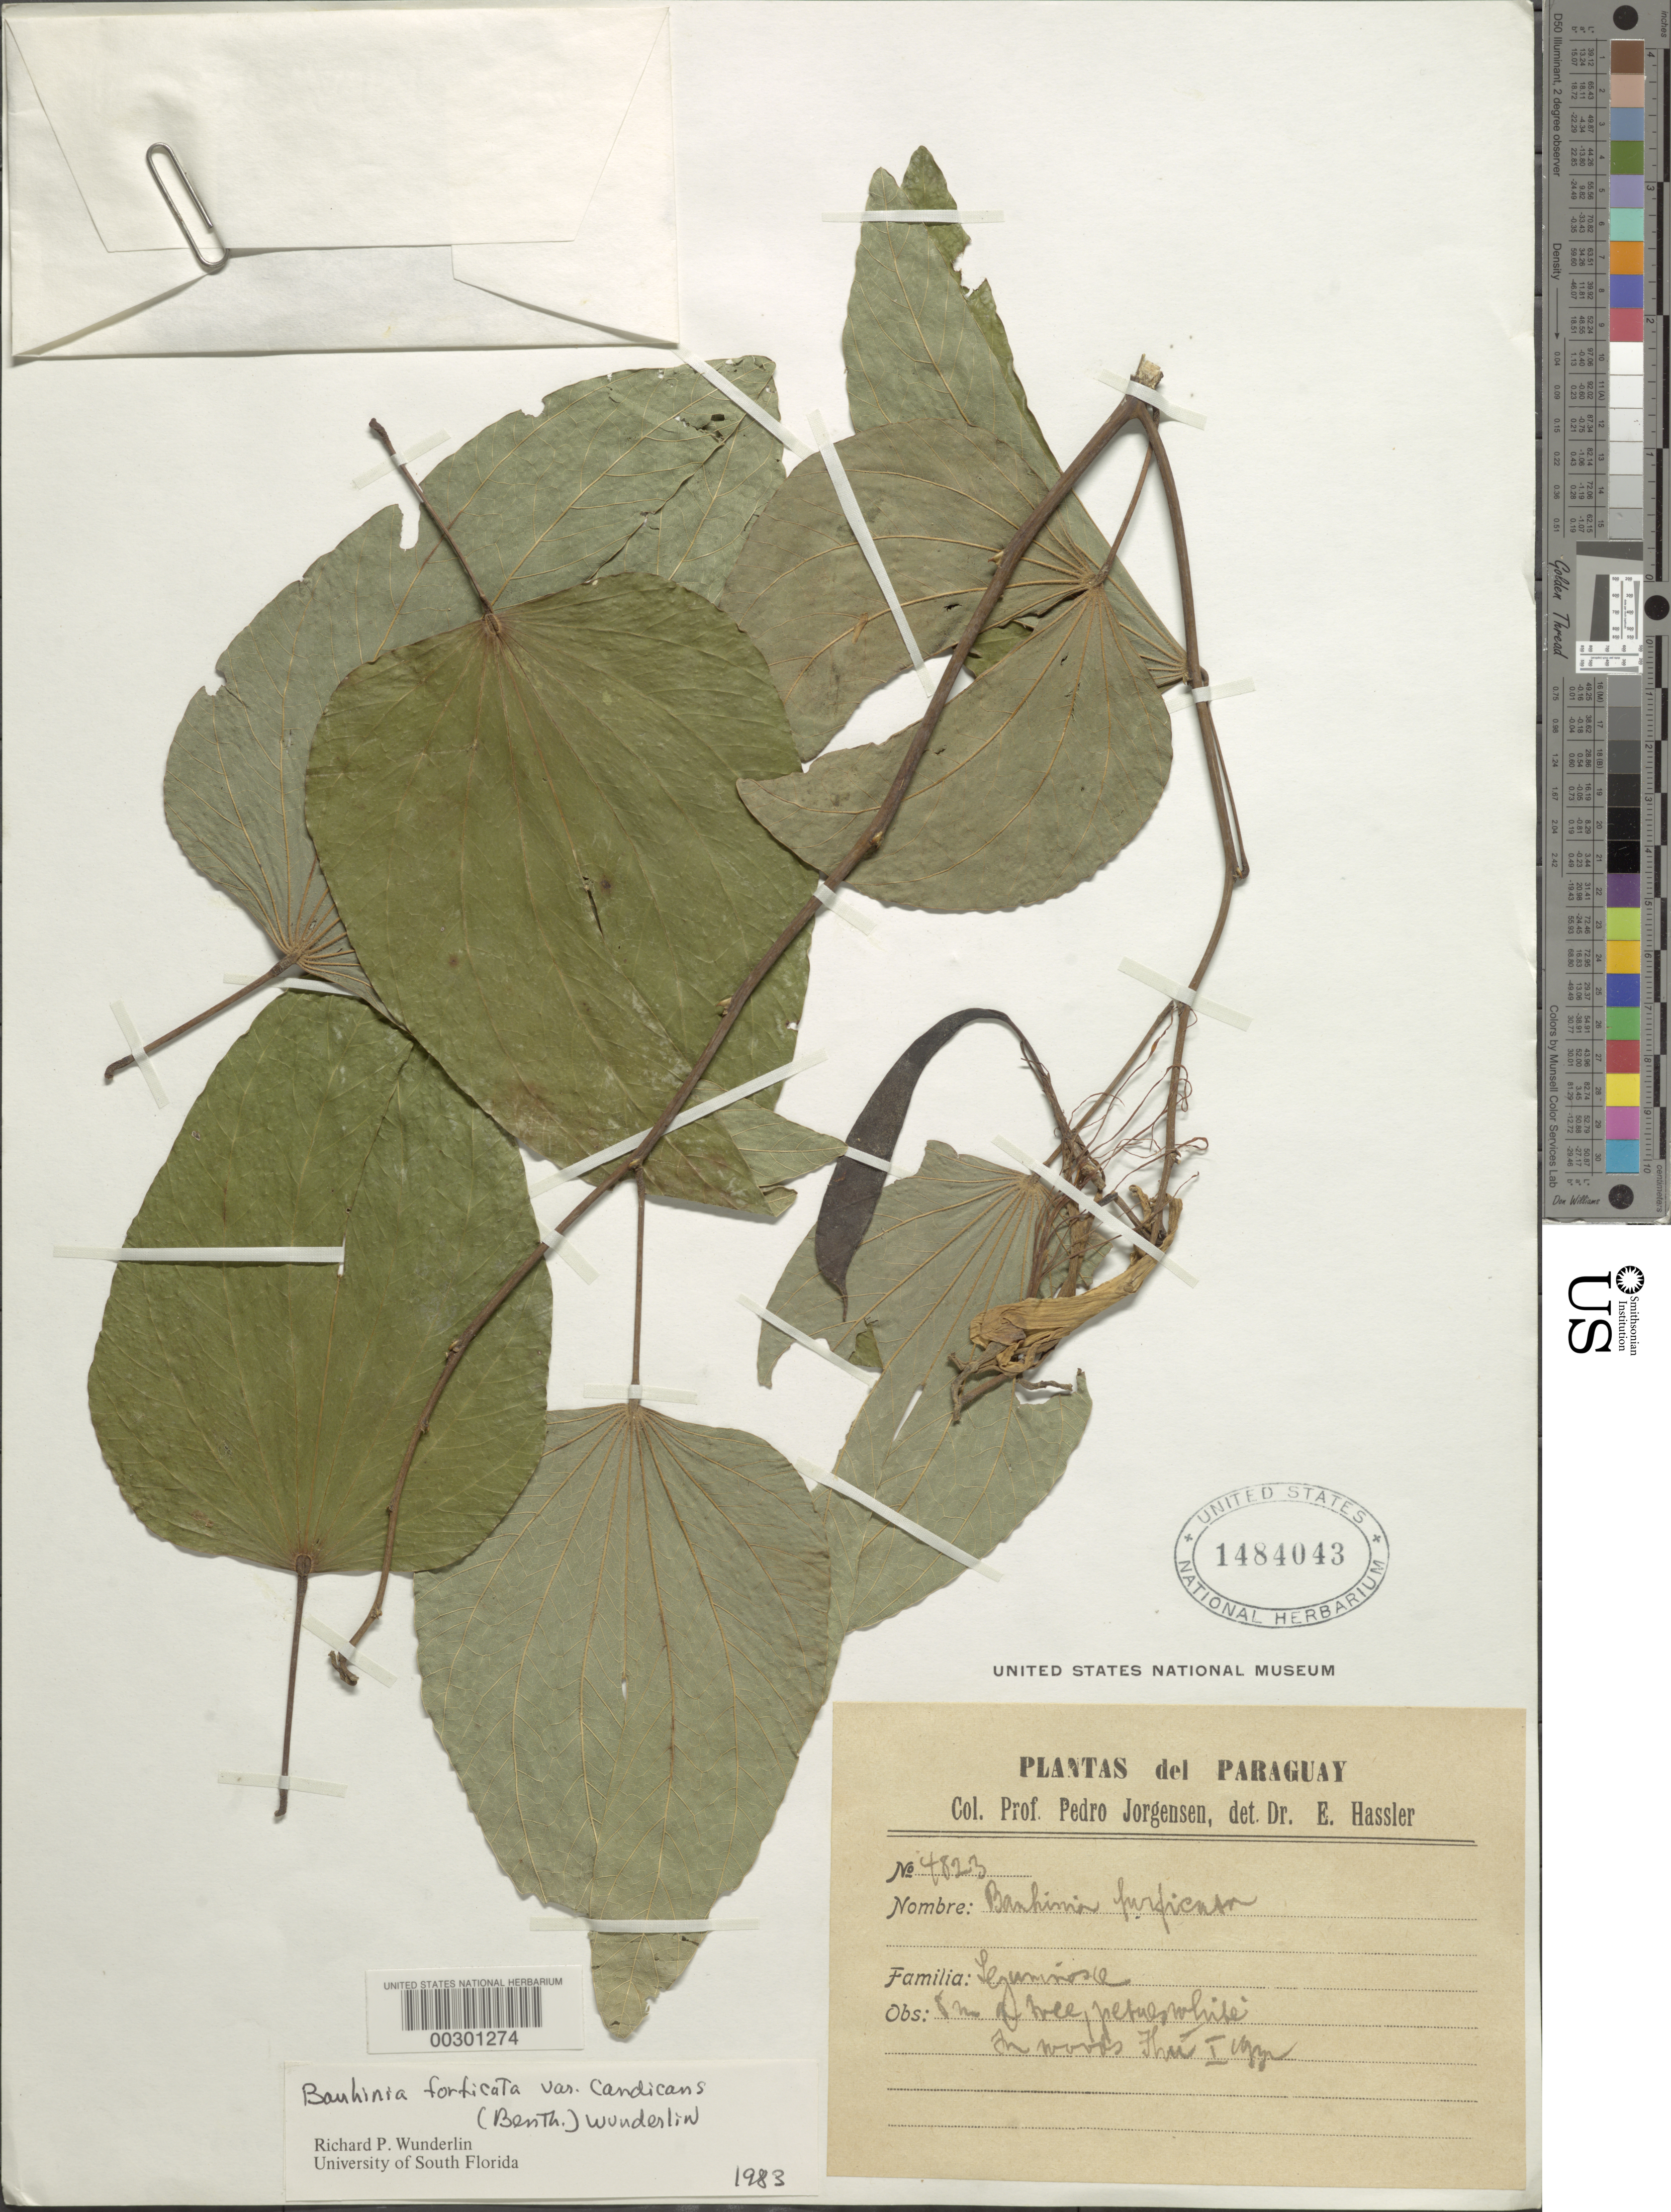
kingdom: Plantae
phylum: Tracheophyta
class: Magnoliopsida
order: Fabales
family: Fabaceae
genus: Bauhinia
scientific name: Bauhinia forficata subsp. pruinosa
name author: (Vogel) Fortunato & Wunderlin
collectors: P. Jorgensen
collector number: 4823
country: Paraguay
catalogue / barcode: US 1484043